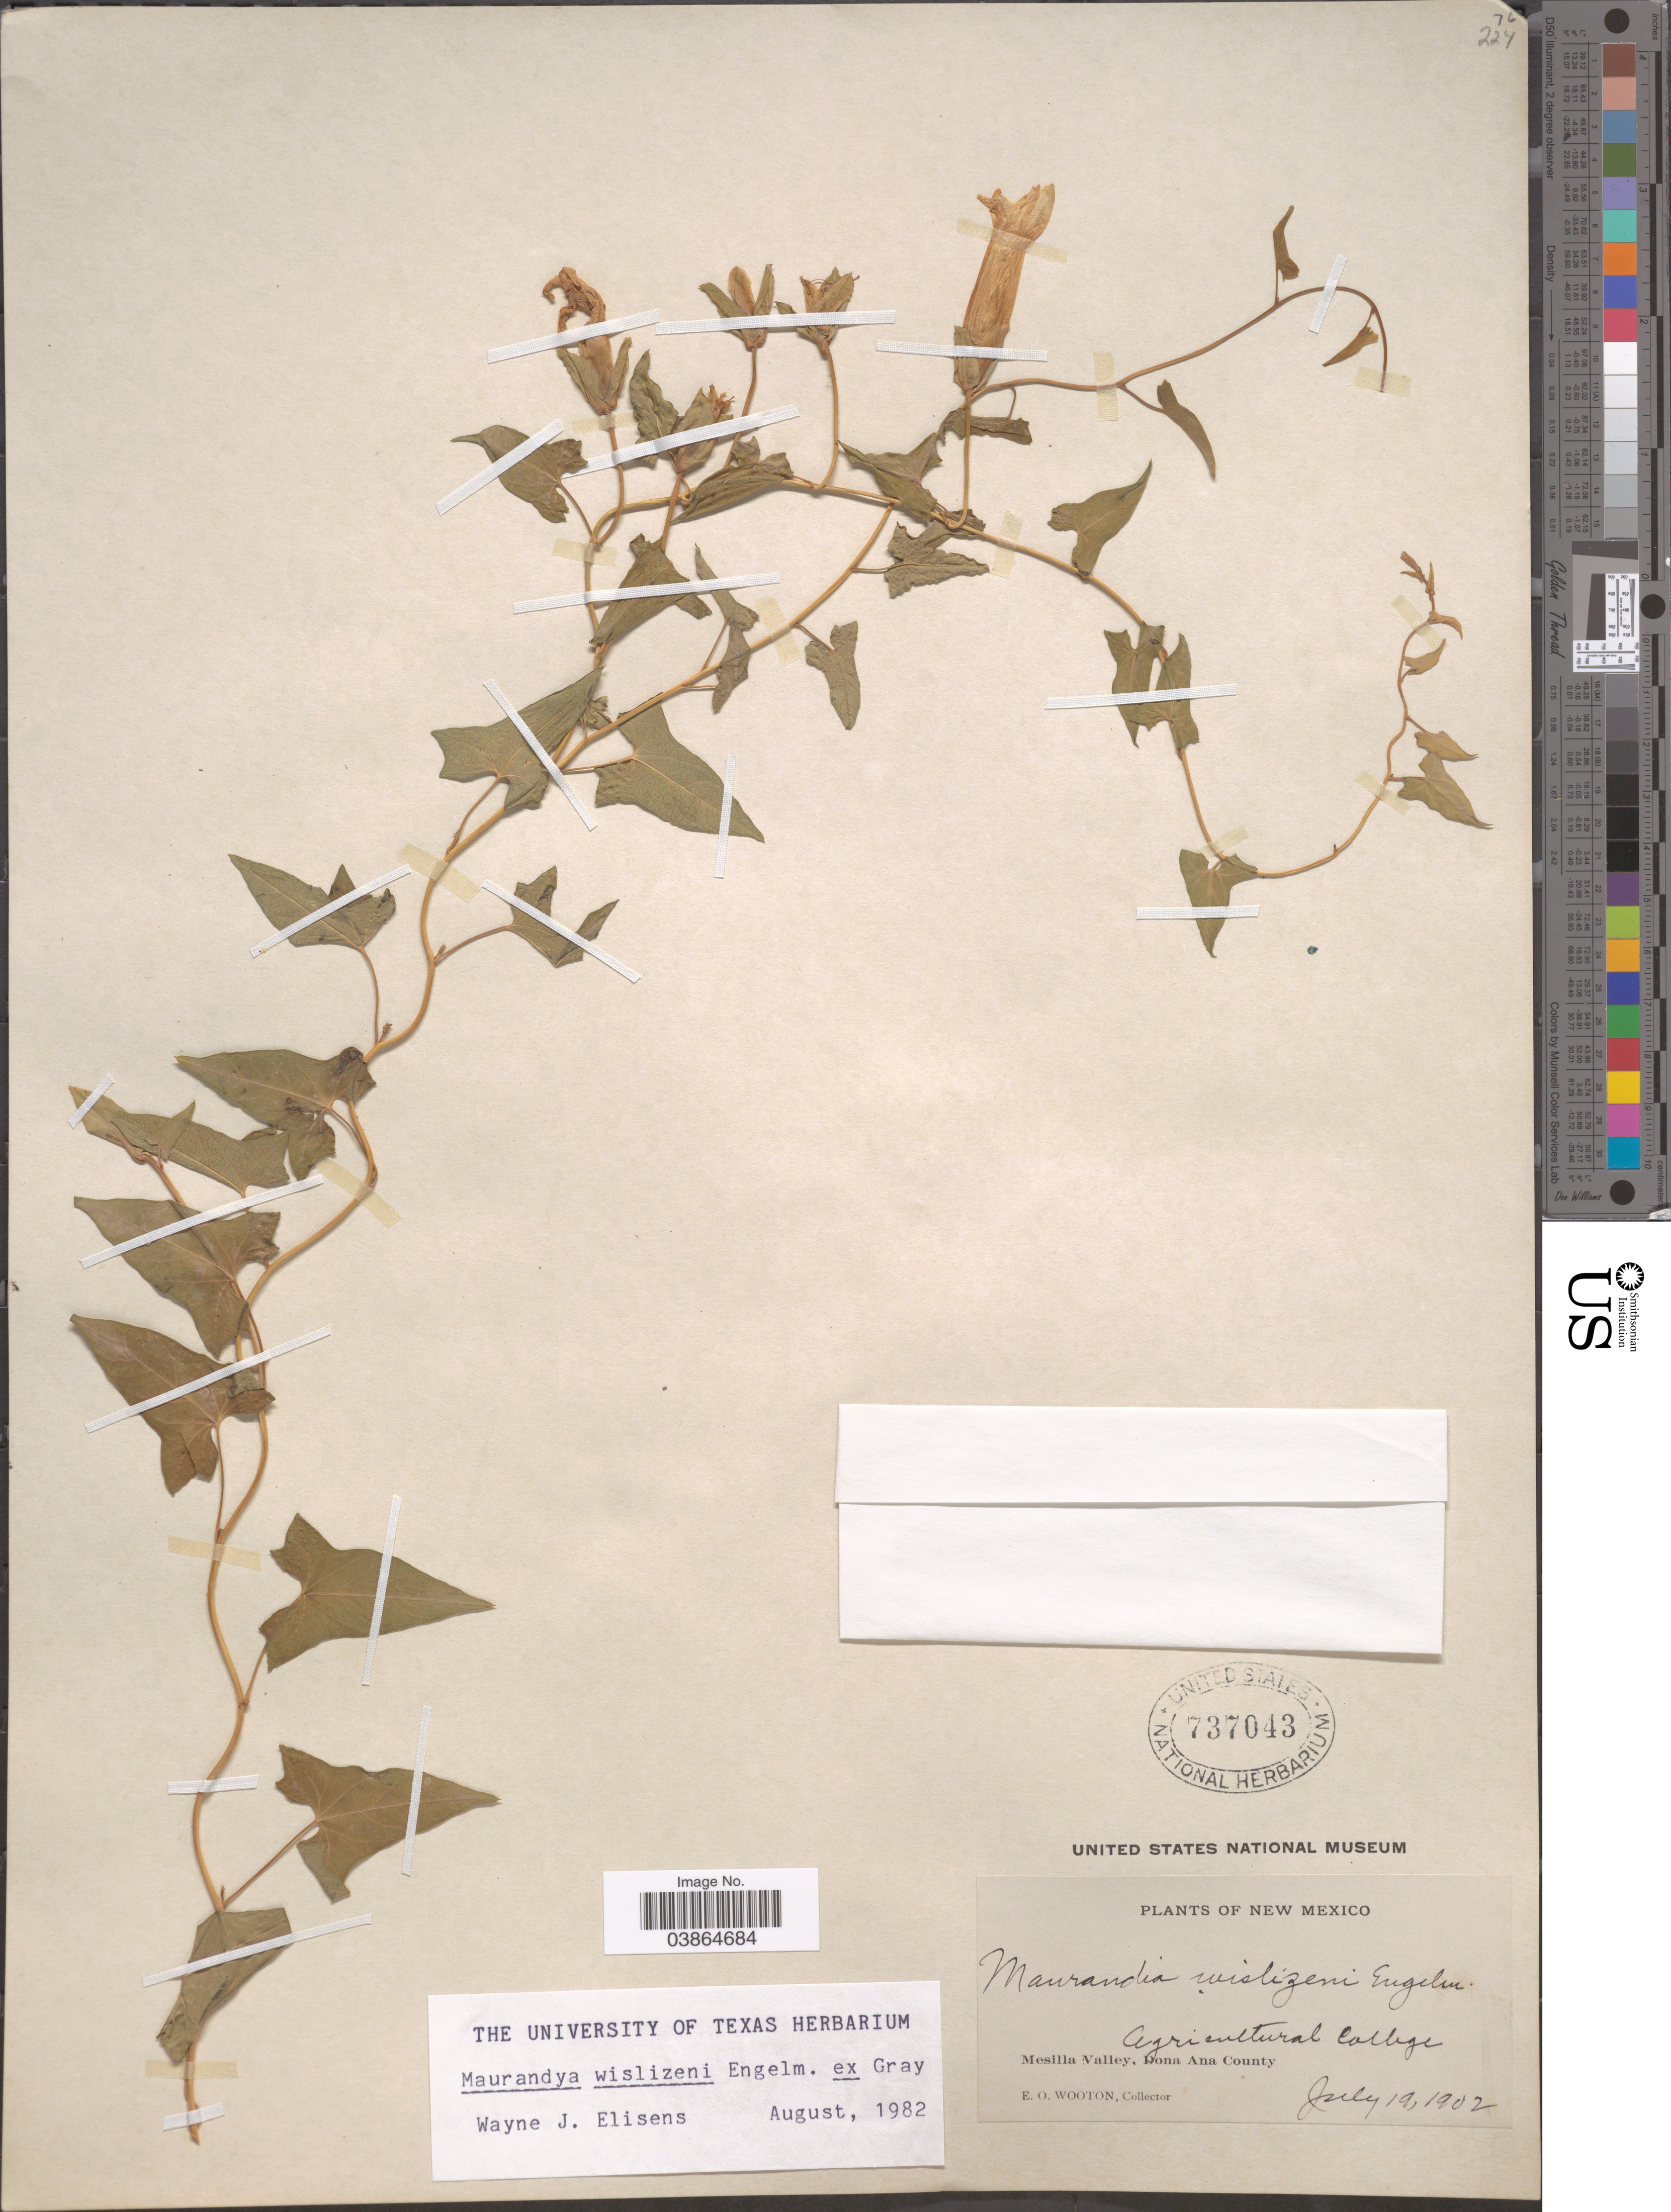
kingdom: Plantae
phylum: Tracheophyta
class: Magnoliopsida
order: Lamiales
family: Plantaginaceae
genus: Maurandya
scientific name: Maurandya wislizeni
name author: Engelm. ex A. Gray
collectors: E. O. Wooton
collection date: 1902-07-19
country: United States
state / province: New Mexico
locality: Agricultural college. Mesilla Valley, Dona Ana County.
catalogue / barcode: US 737043